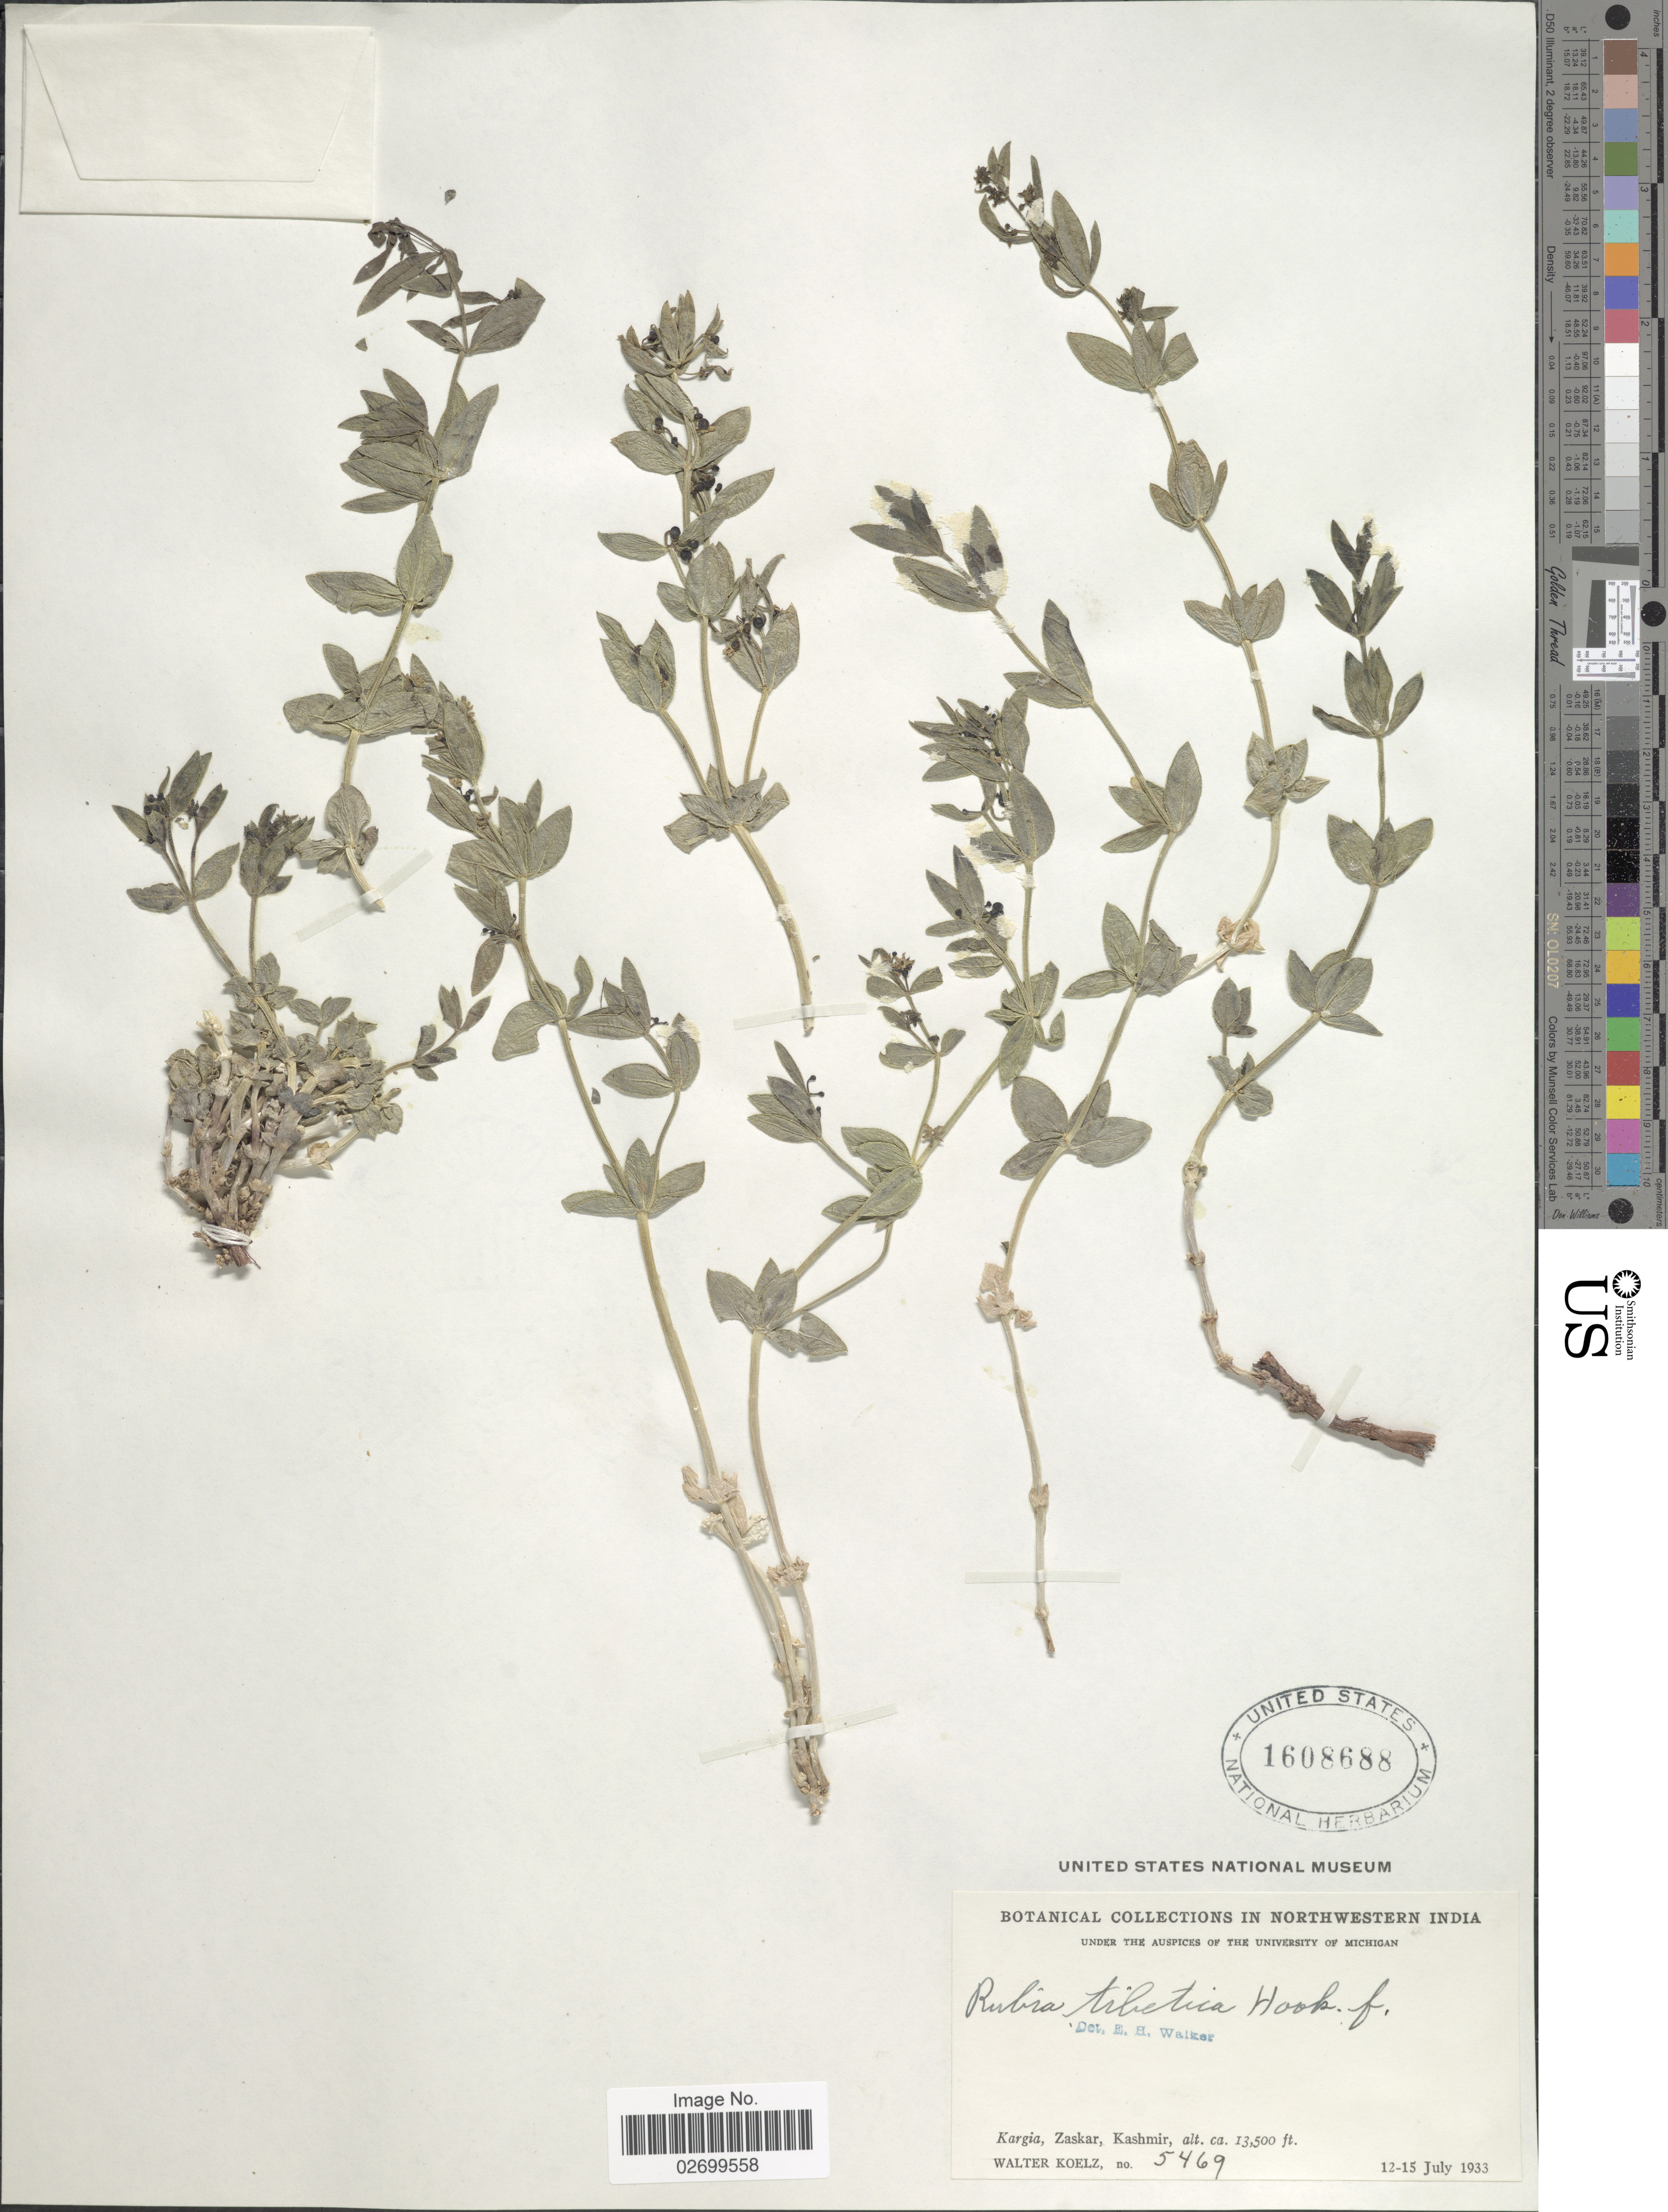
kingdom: Plantae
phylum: Tracheophyta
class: Magnoliopsida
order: Gentianales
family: Rubiaceae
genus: Rubia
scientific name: Rubia tibetica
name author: Hook. f.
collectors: W. N. Koelz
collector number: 5469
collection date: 1933-07-12/1933-07-15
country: India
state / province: Jammu and Kashmir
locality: Northwestern India, Kargia, Zaskar, Kashmir.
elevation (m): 4115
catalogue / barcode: US 1608688